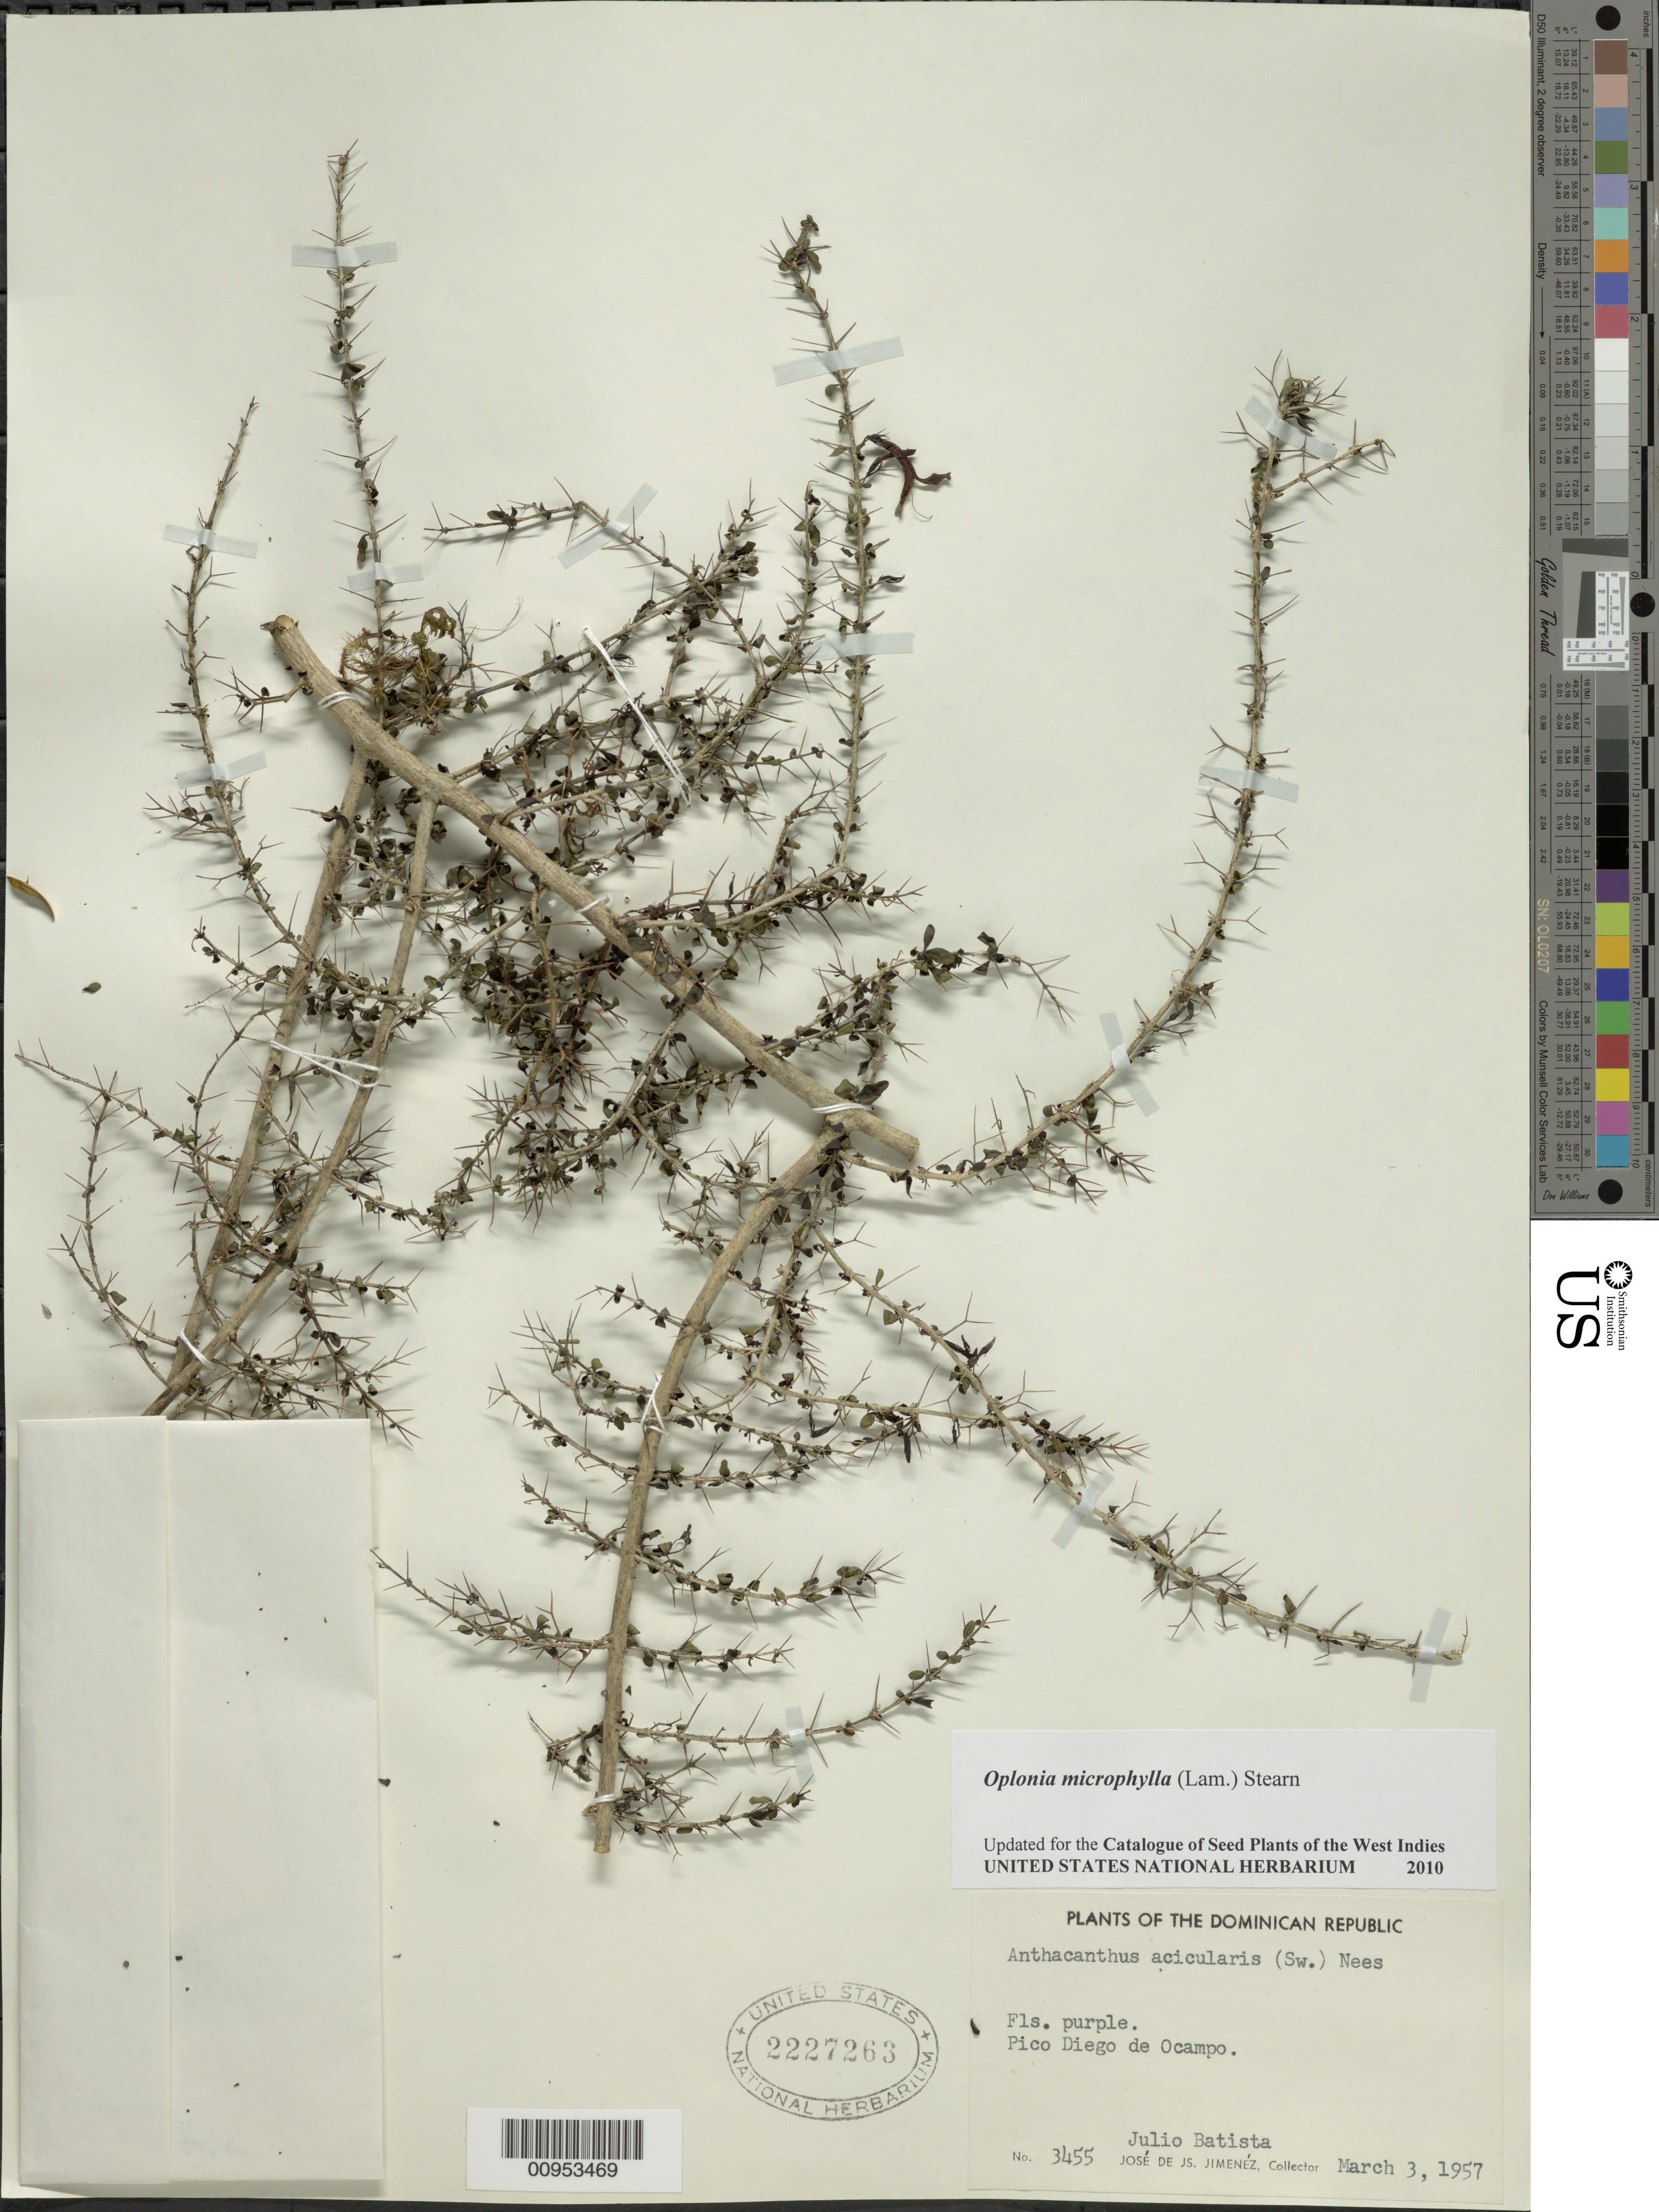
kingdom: Plantae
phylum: Tracheophyta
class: Magnoliopsida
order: Lamiales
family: Acanthaceae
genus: Oplonia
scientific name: Oplonia microphylla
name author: (Lam.) Stearn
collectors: J. J. Jiménez Almonte & J. Batista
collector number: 3455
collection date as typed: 03 Mar 1957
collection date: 1957-03-03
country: Dominican Republic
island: Hispaniola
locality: Pico Diego de Ocampo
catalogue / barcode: US 2227263